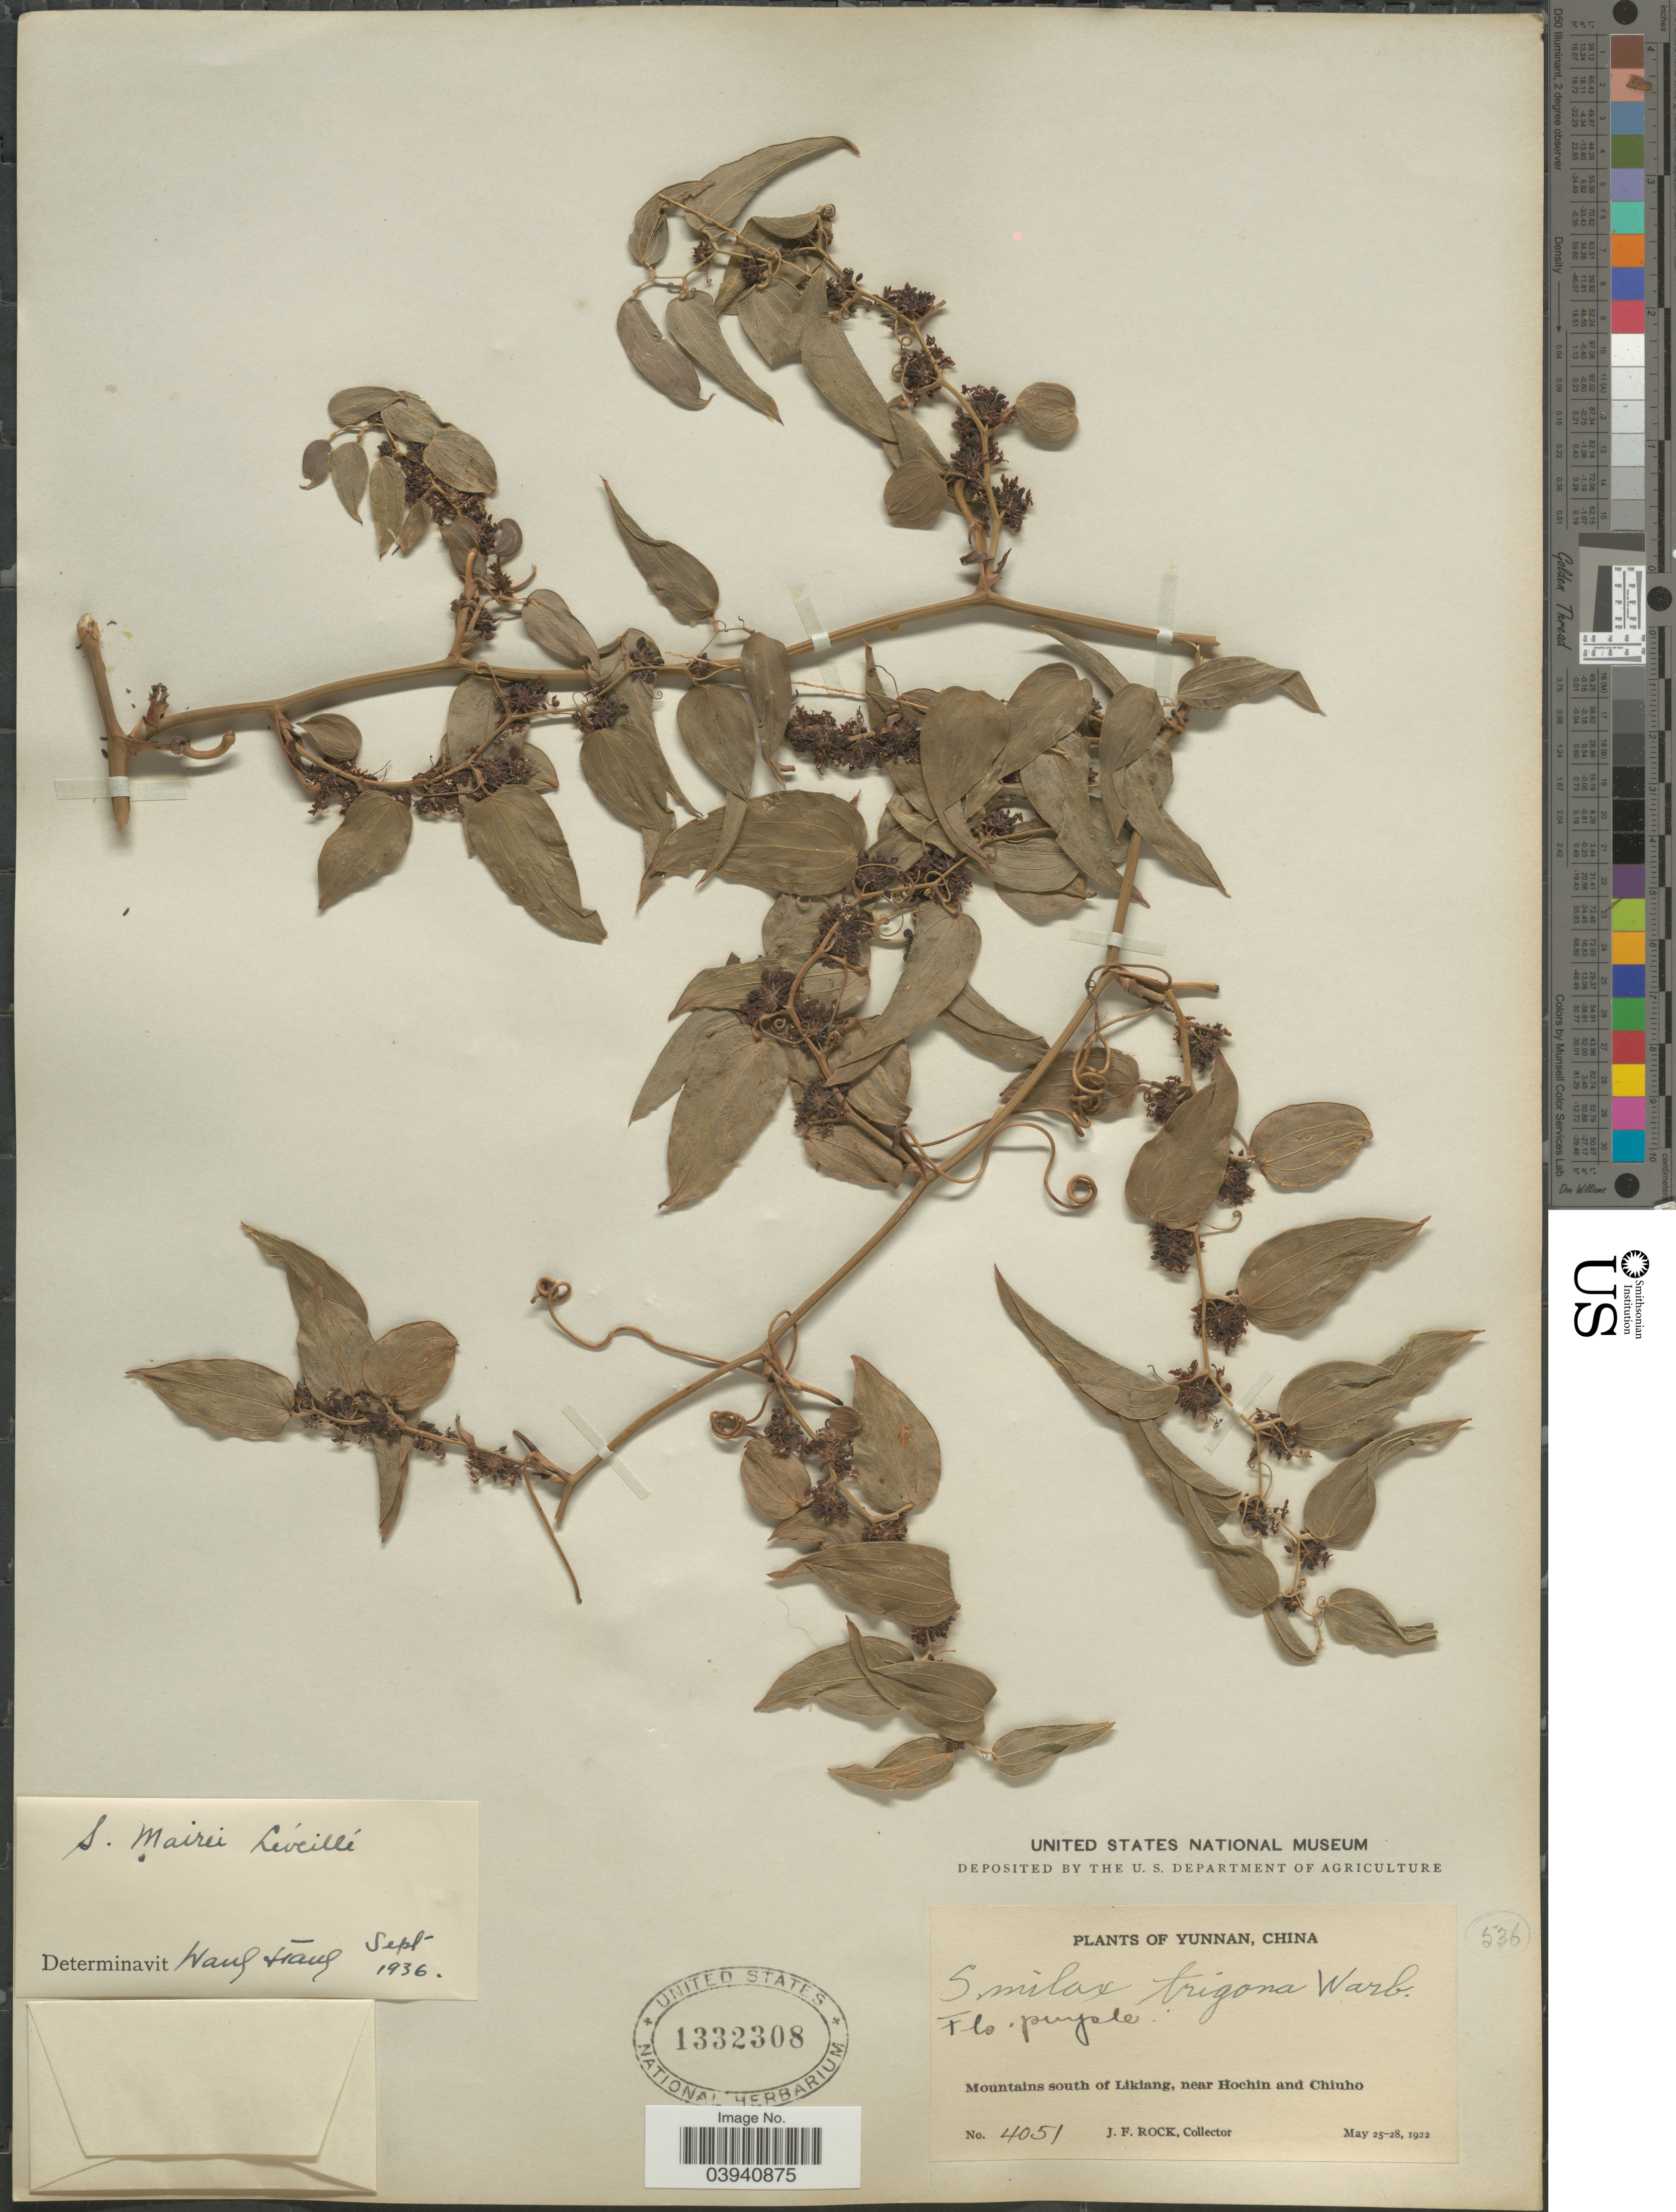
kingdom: Plantae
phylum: Tracheophyta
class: Liliopsida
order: Liliales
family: Smilacaceae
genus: Smilax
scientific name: Smilax mairei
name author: H. Lév.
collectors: J. Rock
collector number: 4051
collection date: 1922-05-25/1922-05-28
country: China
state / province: Yunnan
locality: Mountains south of Likiang, near Hochin and Chiuho.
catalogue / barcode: US 1332308